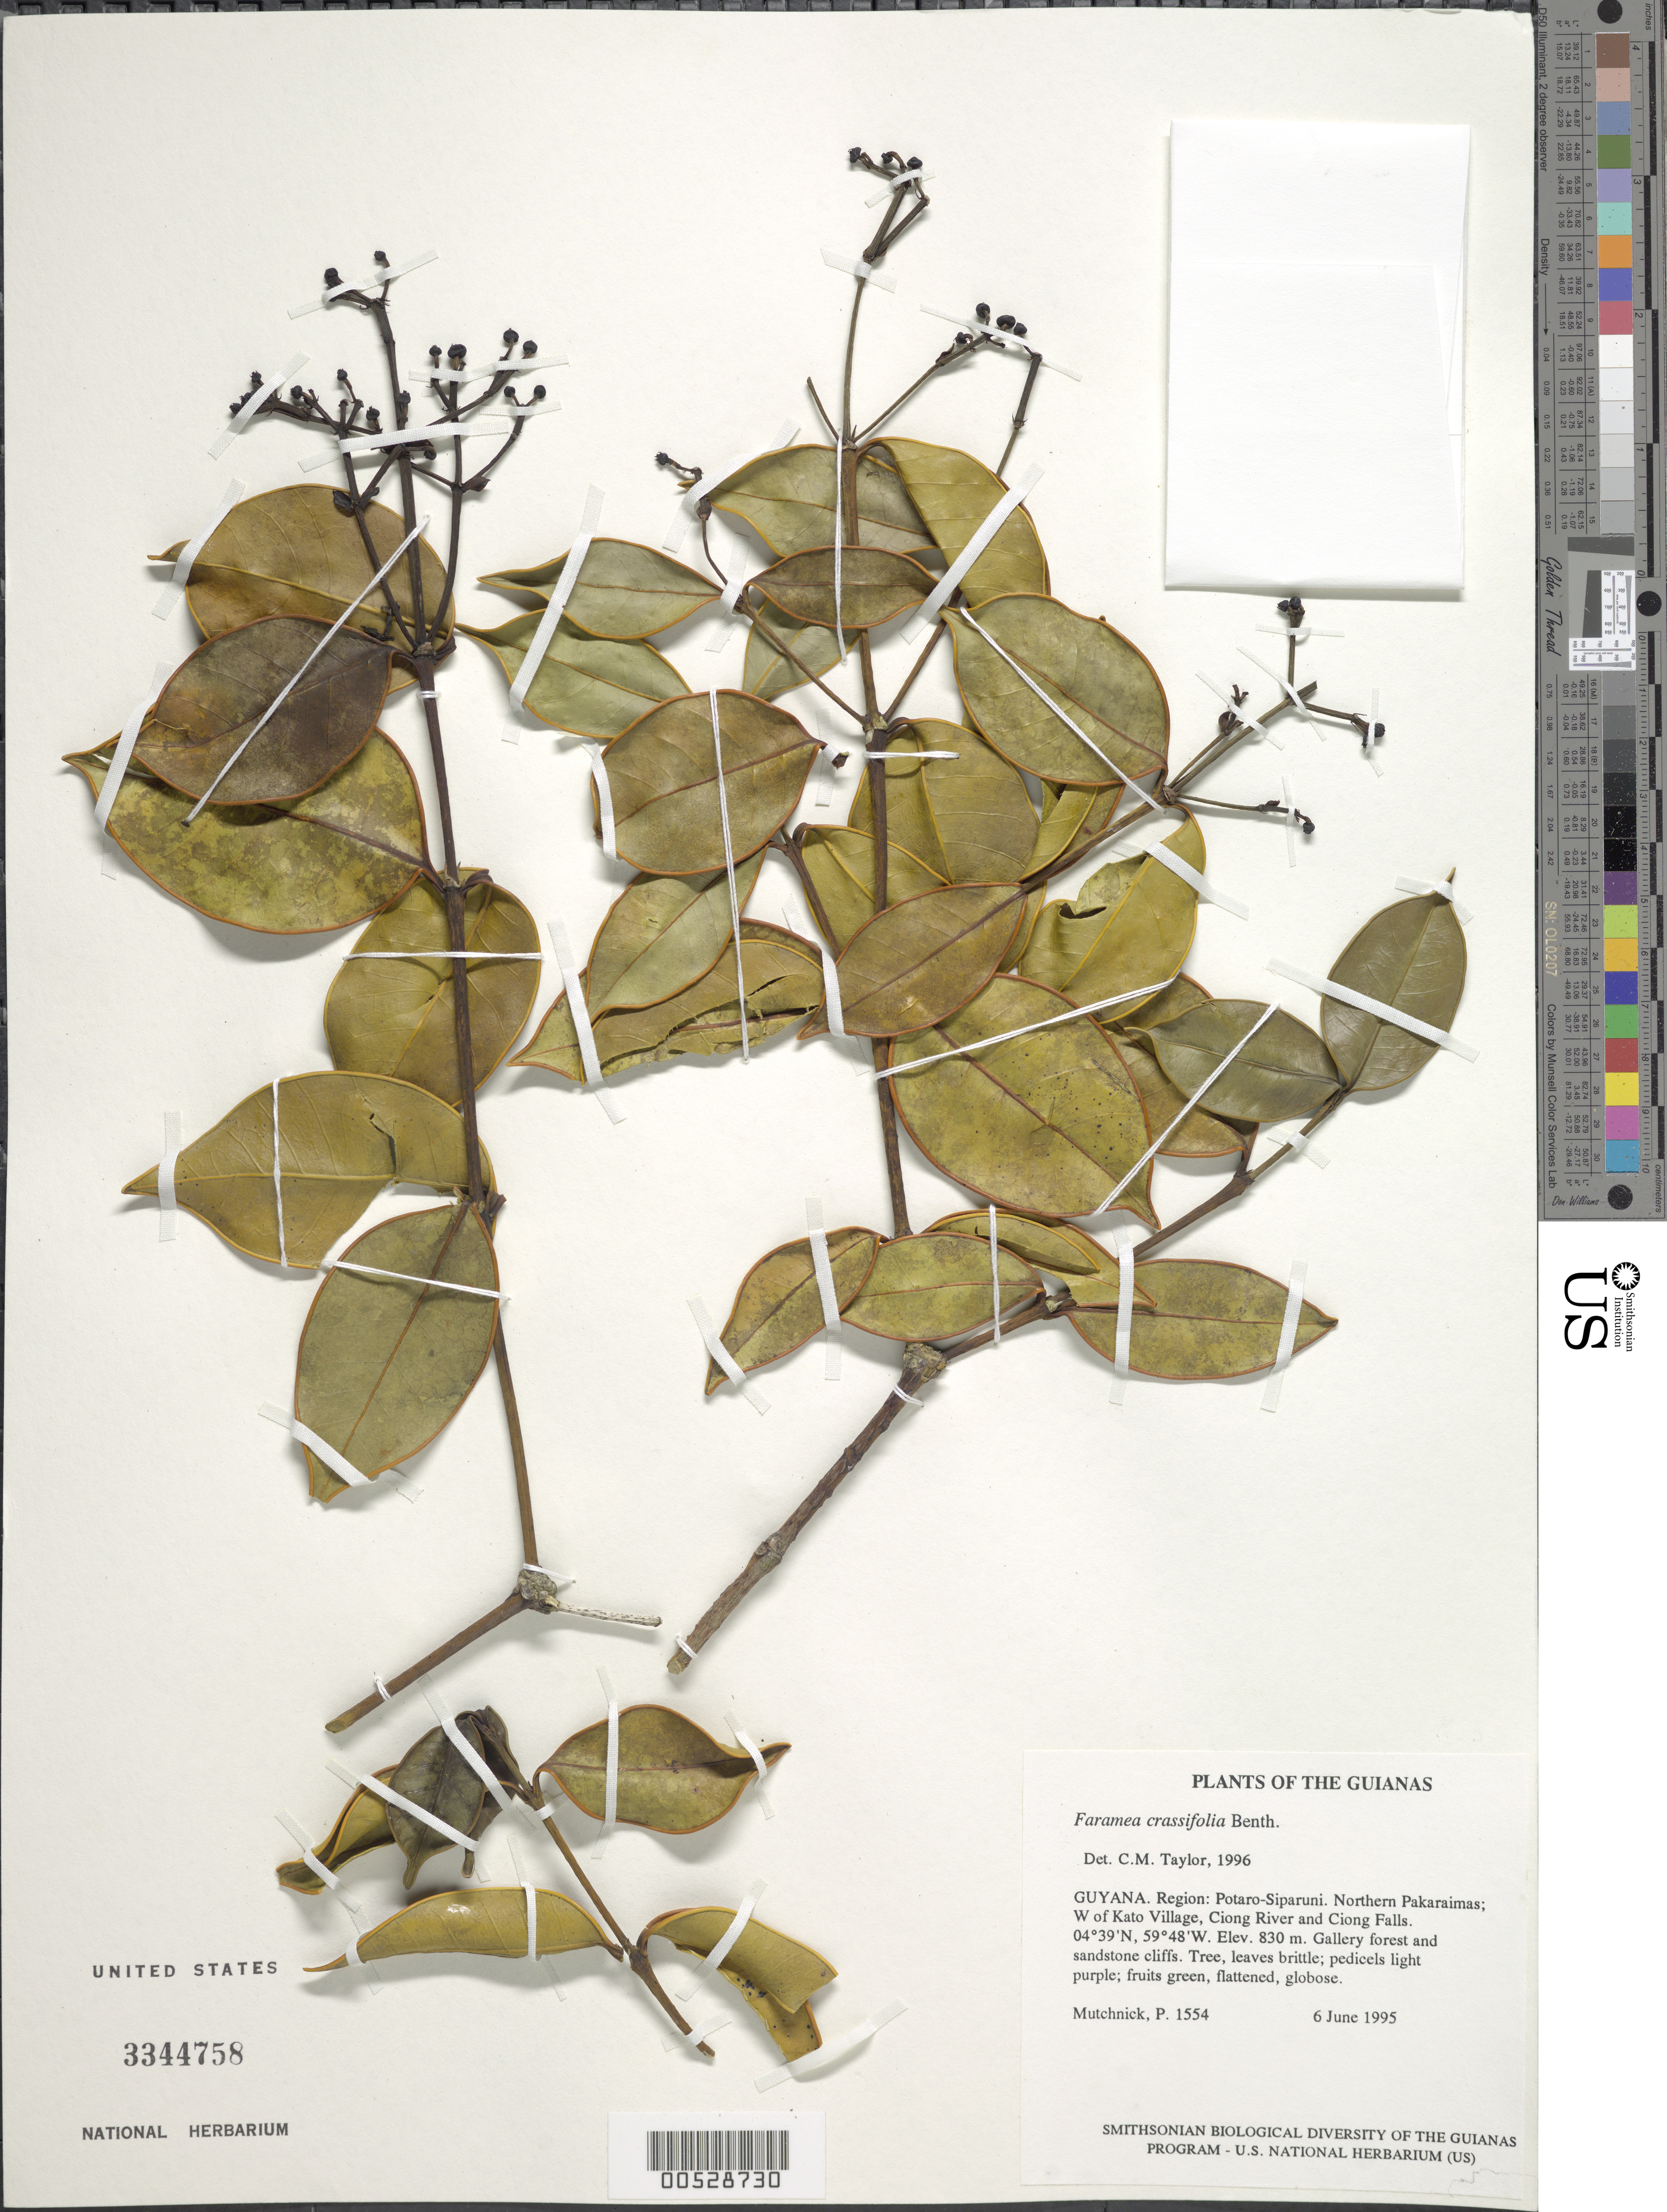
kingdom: Plantae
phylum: Tracheophyta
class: Magnoliopsida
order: Gentianales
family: Rubiaceae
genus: Faramea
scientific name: Faramea crassifolia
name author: Benth.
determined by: Taylor, Charlotte M.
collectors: P. Mutchnick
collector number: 1554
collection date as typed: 6 June 1995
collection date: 1995-06-06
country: Guyana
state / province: Potaro-Siparuni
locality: Northern Pakaraimas; W of Kato Village, Ciong River and Ciong Falls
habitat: Gallery forest and sandstone cliffs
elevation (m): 830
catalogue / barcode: US 3344758